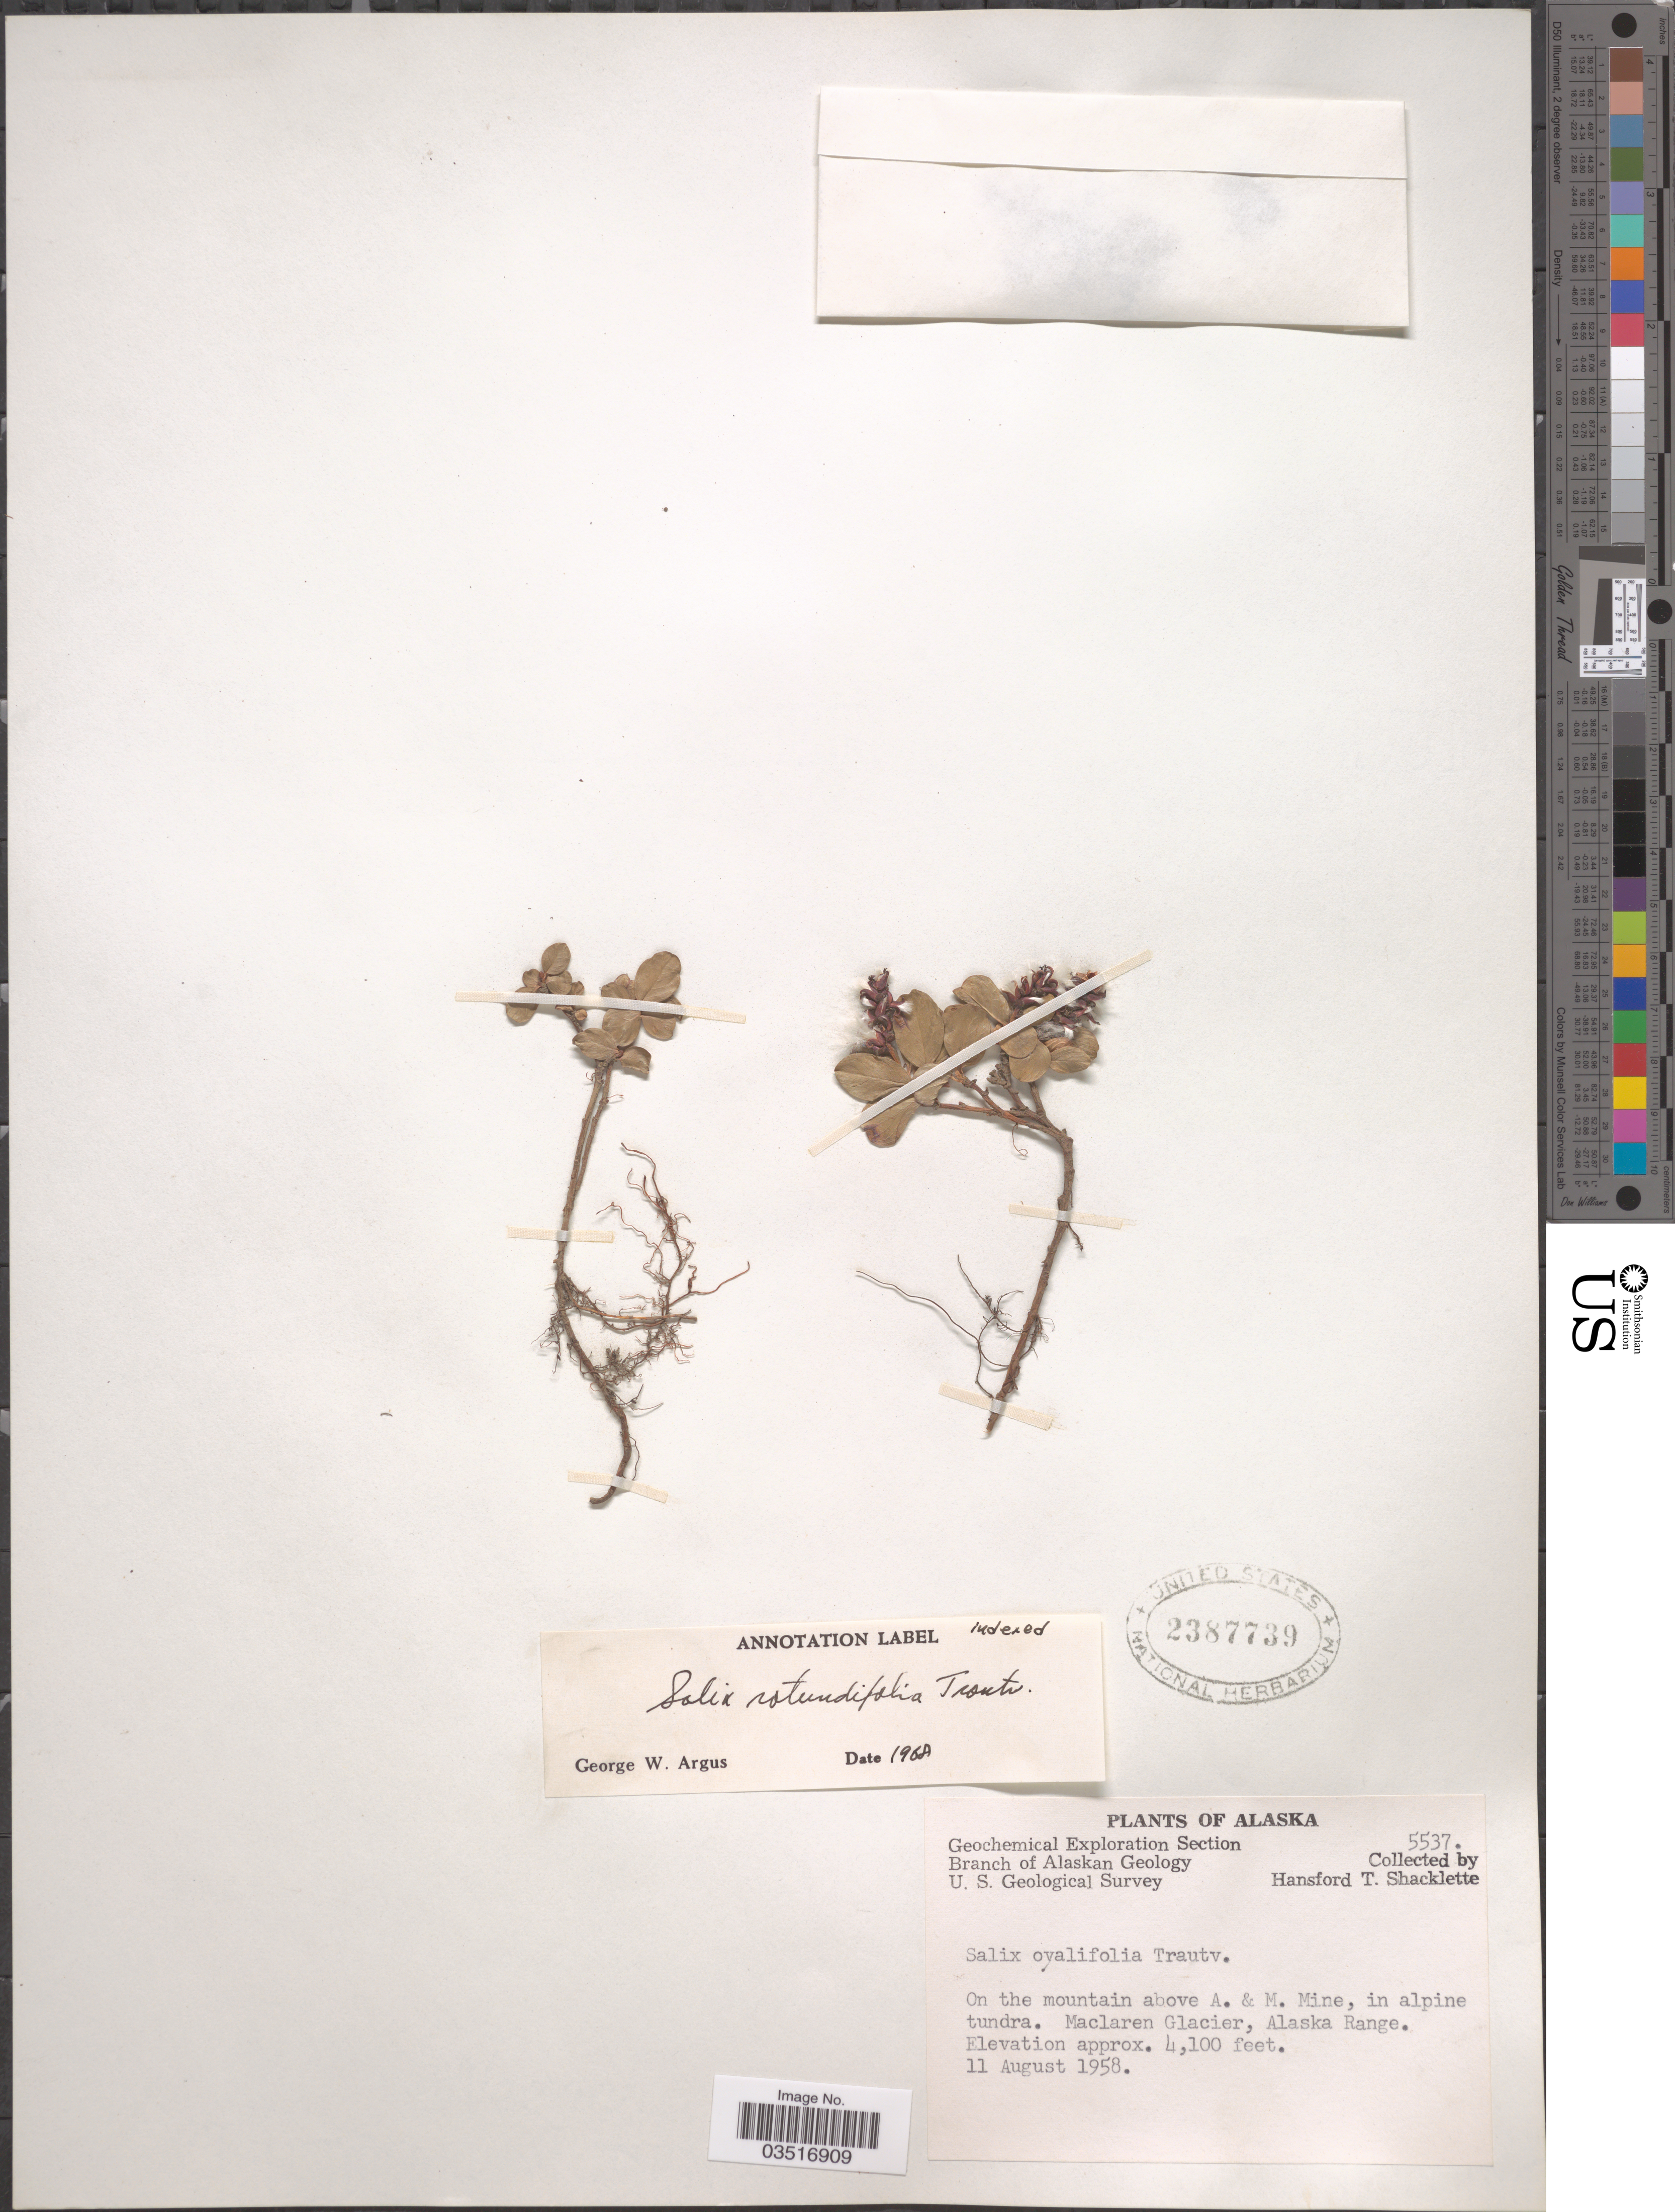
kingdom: Plantae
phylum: Tracheophyta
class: Magnoliopsida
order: Malpighiales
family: Salicaceae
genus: Salix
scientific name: Salix rotundifolia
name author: Trautv.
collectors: H. Shacklette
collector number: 5537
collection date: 1958-08-11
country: United States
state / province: Alaska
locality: On the mountain above A. & M. Mine. Maclaren Glacier, Alaska Range.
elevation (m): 1250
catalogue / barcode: US 2387739